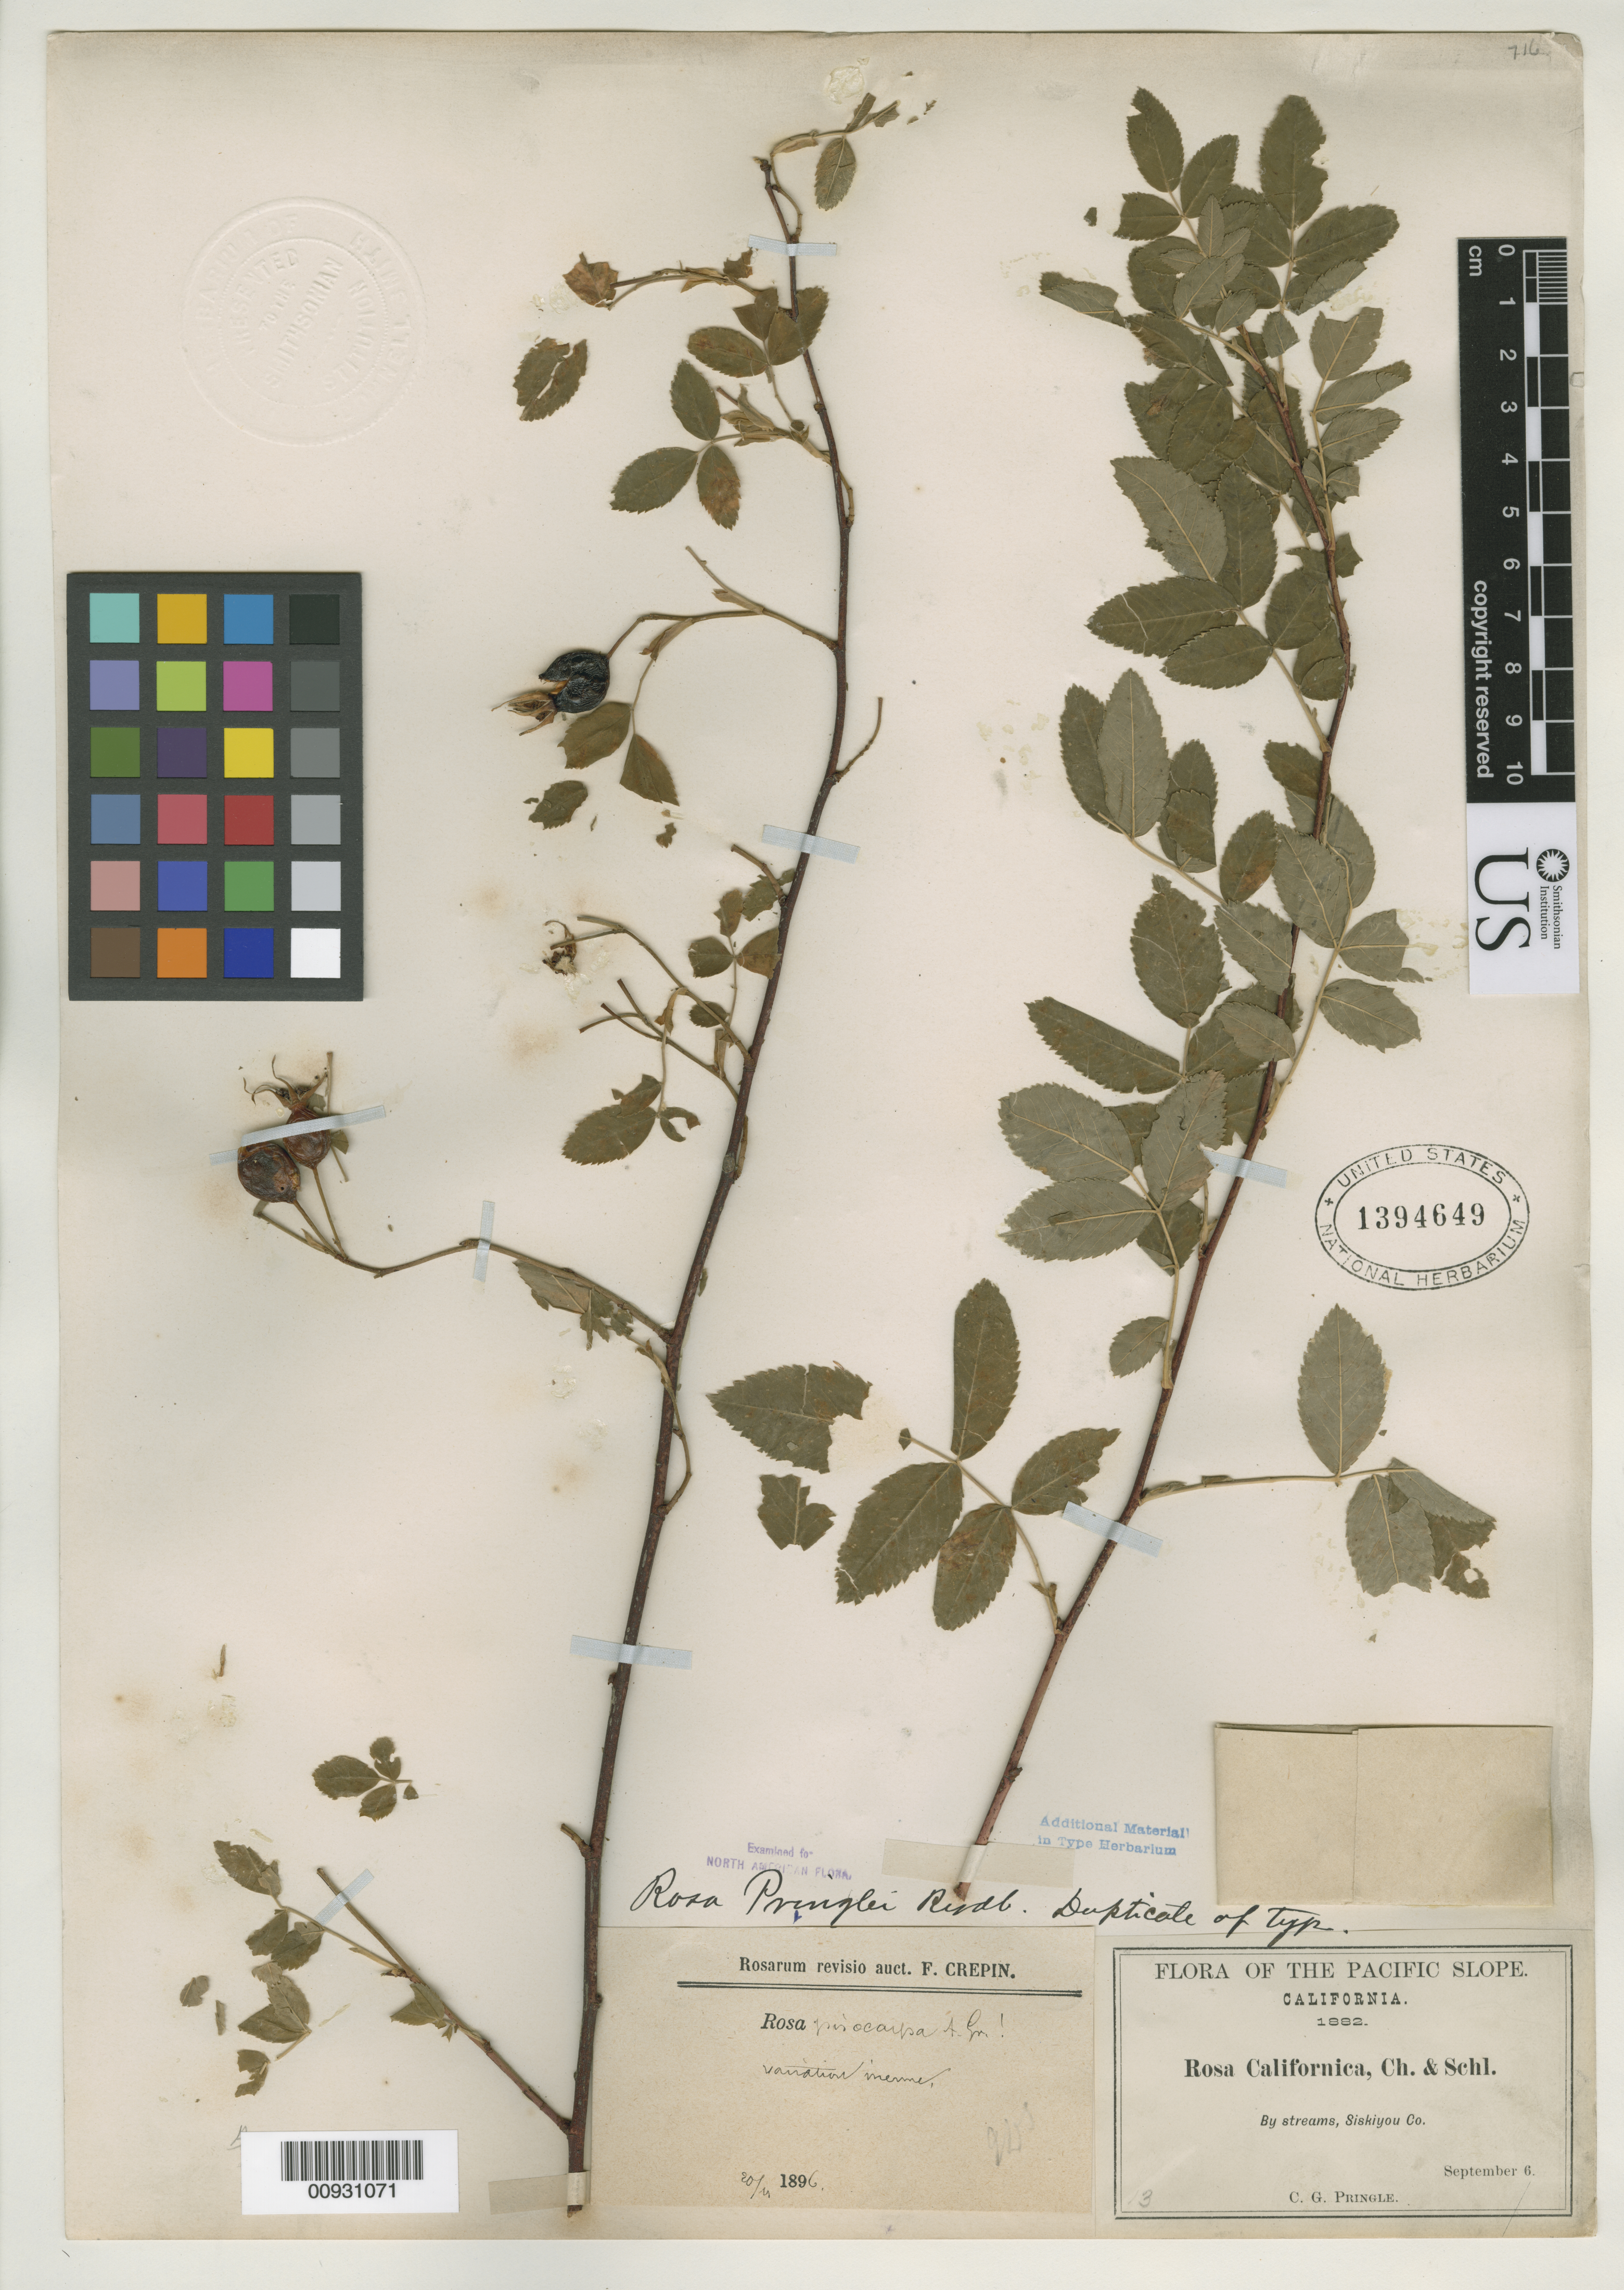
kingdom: Plantae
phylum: Tracheophyta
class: Magnoliopsida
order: Rosales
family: Rosaceae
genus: Rosa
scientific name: Rosa pringlei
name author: Rydb.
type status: Isotype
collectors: C. G. Pringle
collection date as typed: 06 Sep 1882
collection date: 1882-09-06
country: United States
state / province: California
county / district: Siskiyou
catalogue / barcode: US 1394649